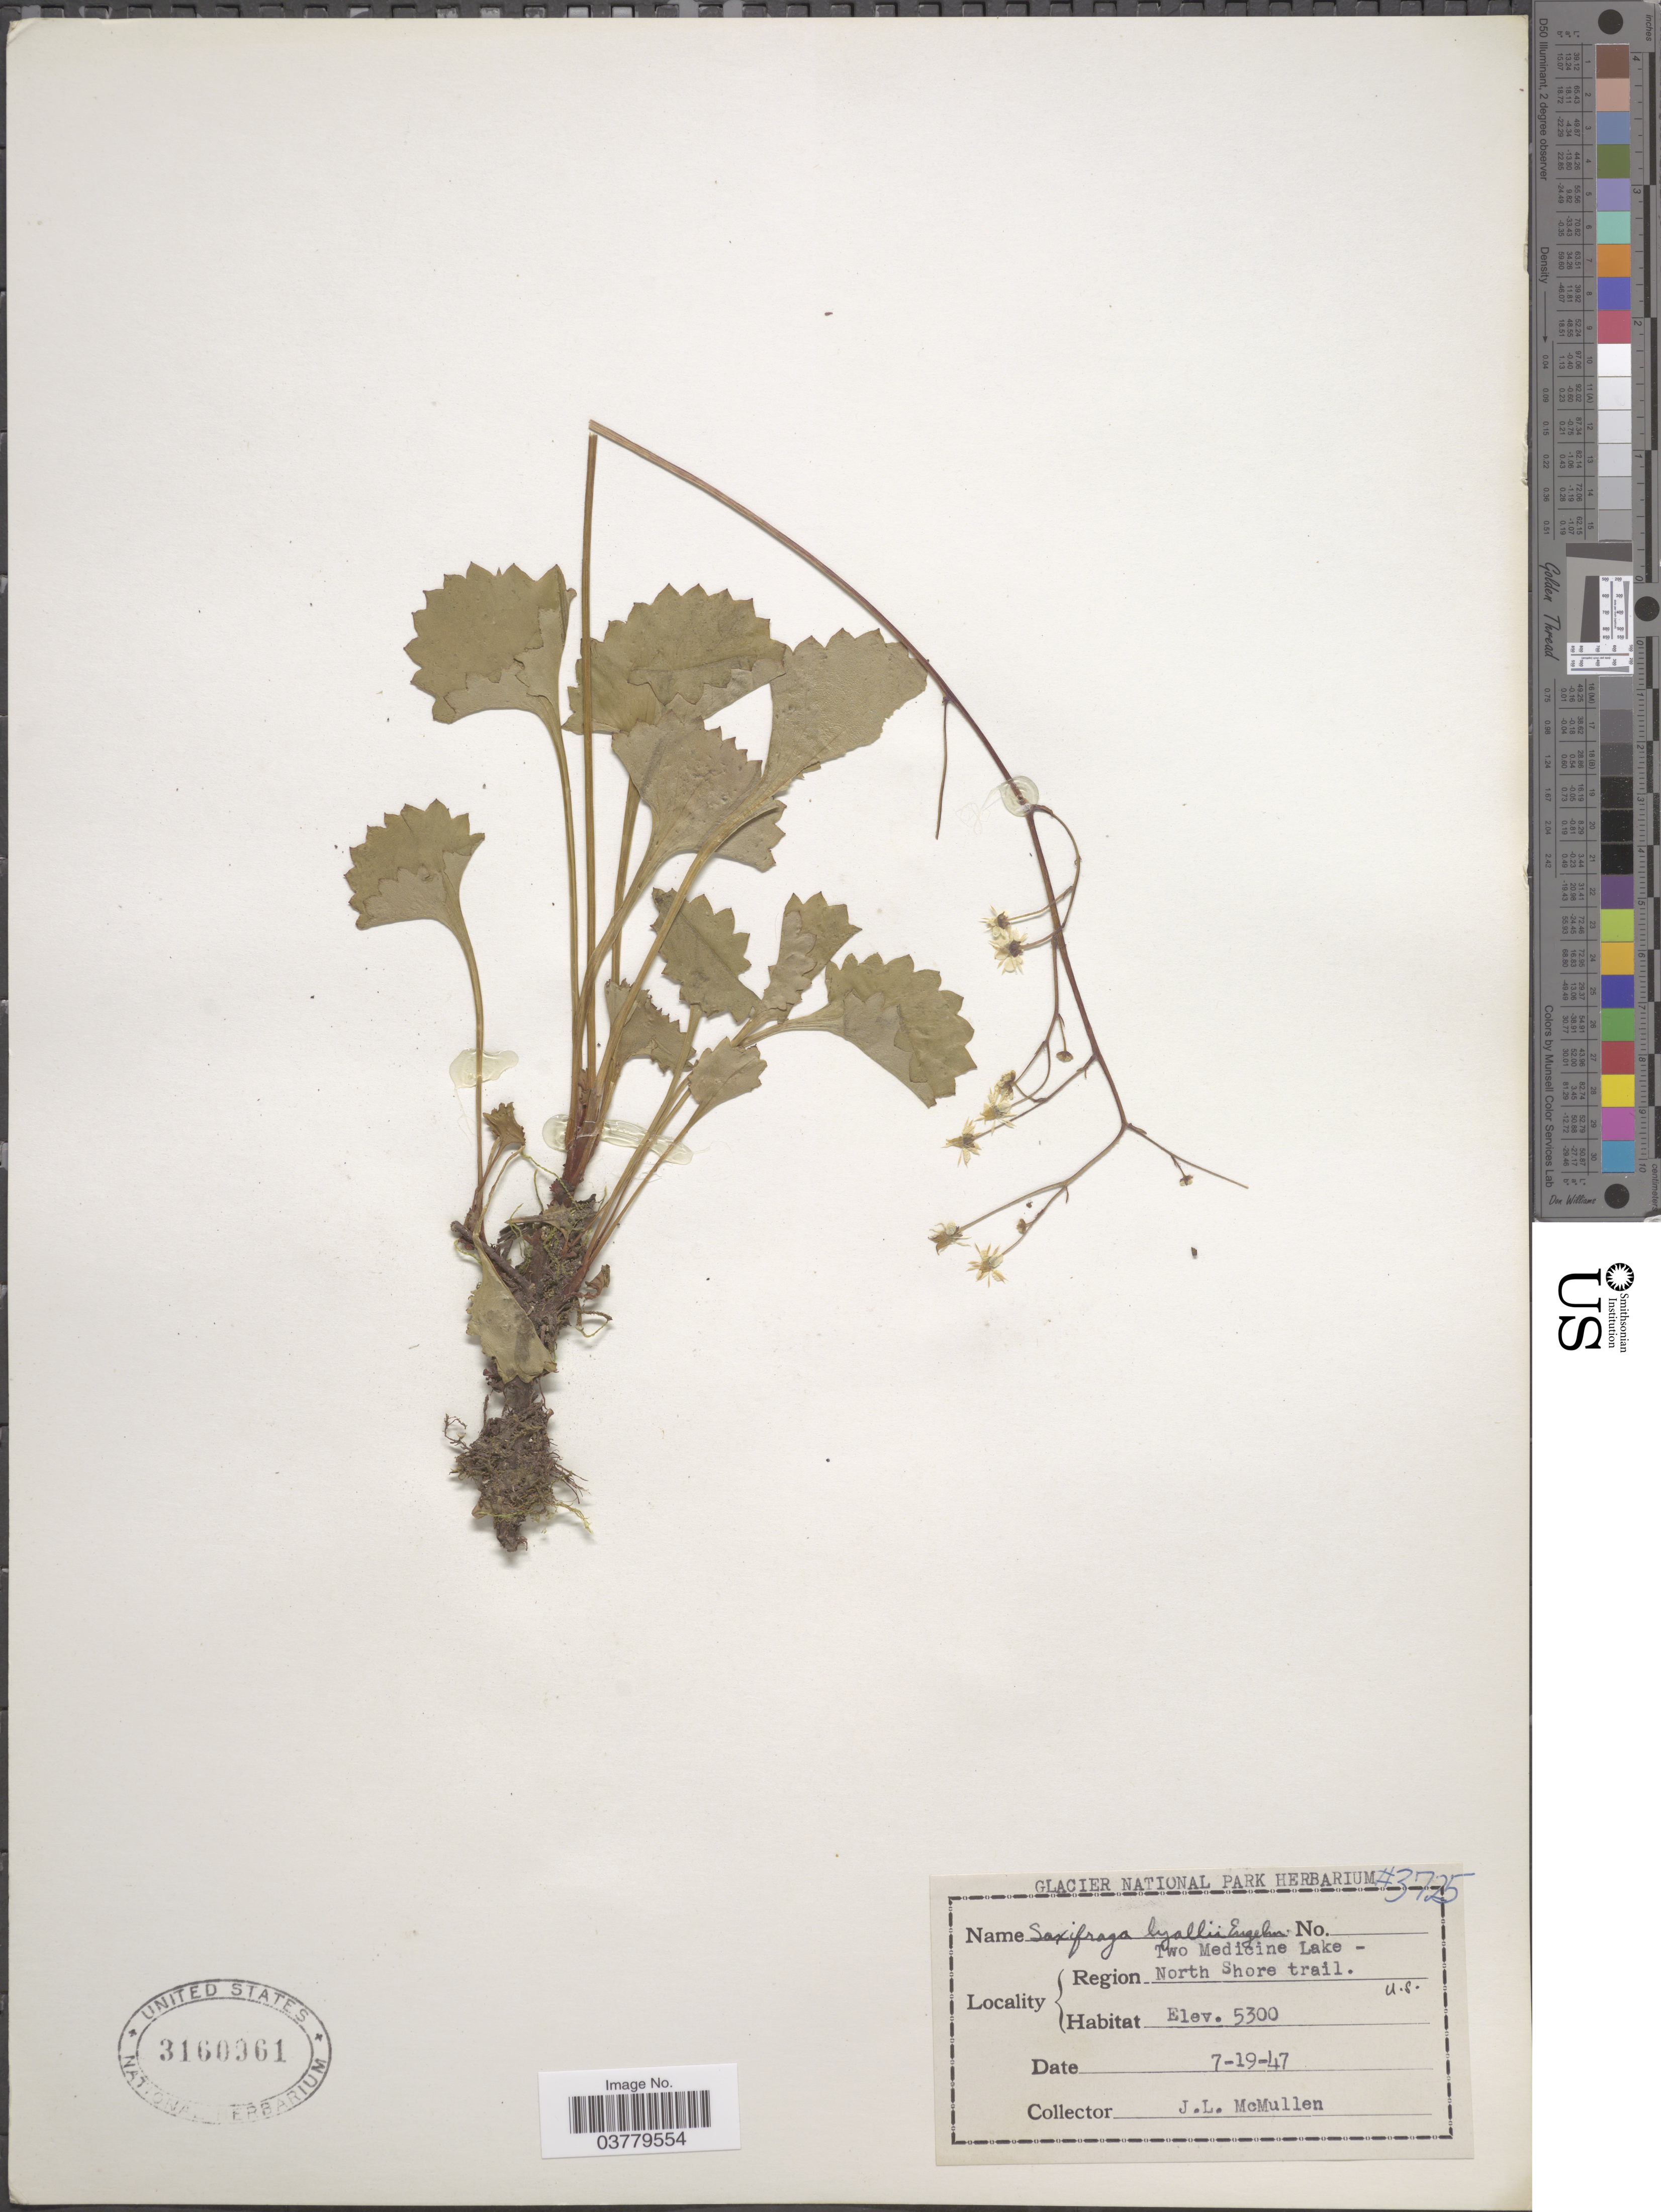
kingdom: Plantae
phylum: Tracheophyta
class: Magnoliopsida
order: Saxifragales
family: Saxifragaceae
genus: Micranthes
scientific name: Micranthes lyalii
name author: (Engl.) Small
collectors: J. McMullen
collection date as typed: Transcribed d/m/y: 19/7/47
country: United States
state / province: Montana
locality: Region Two Medicine Lake - North Shore Trail.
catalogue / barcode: US 3160961